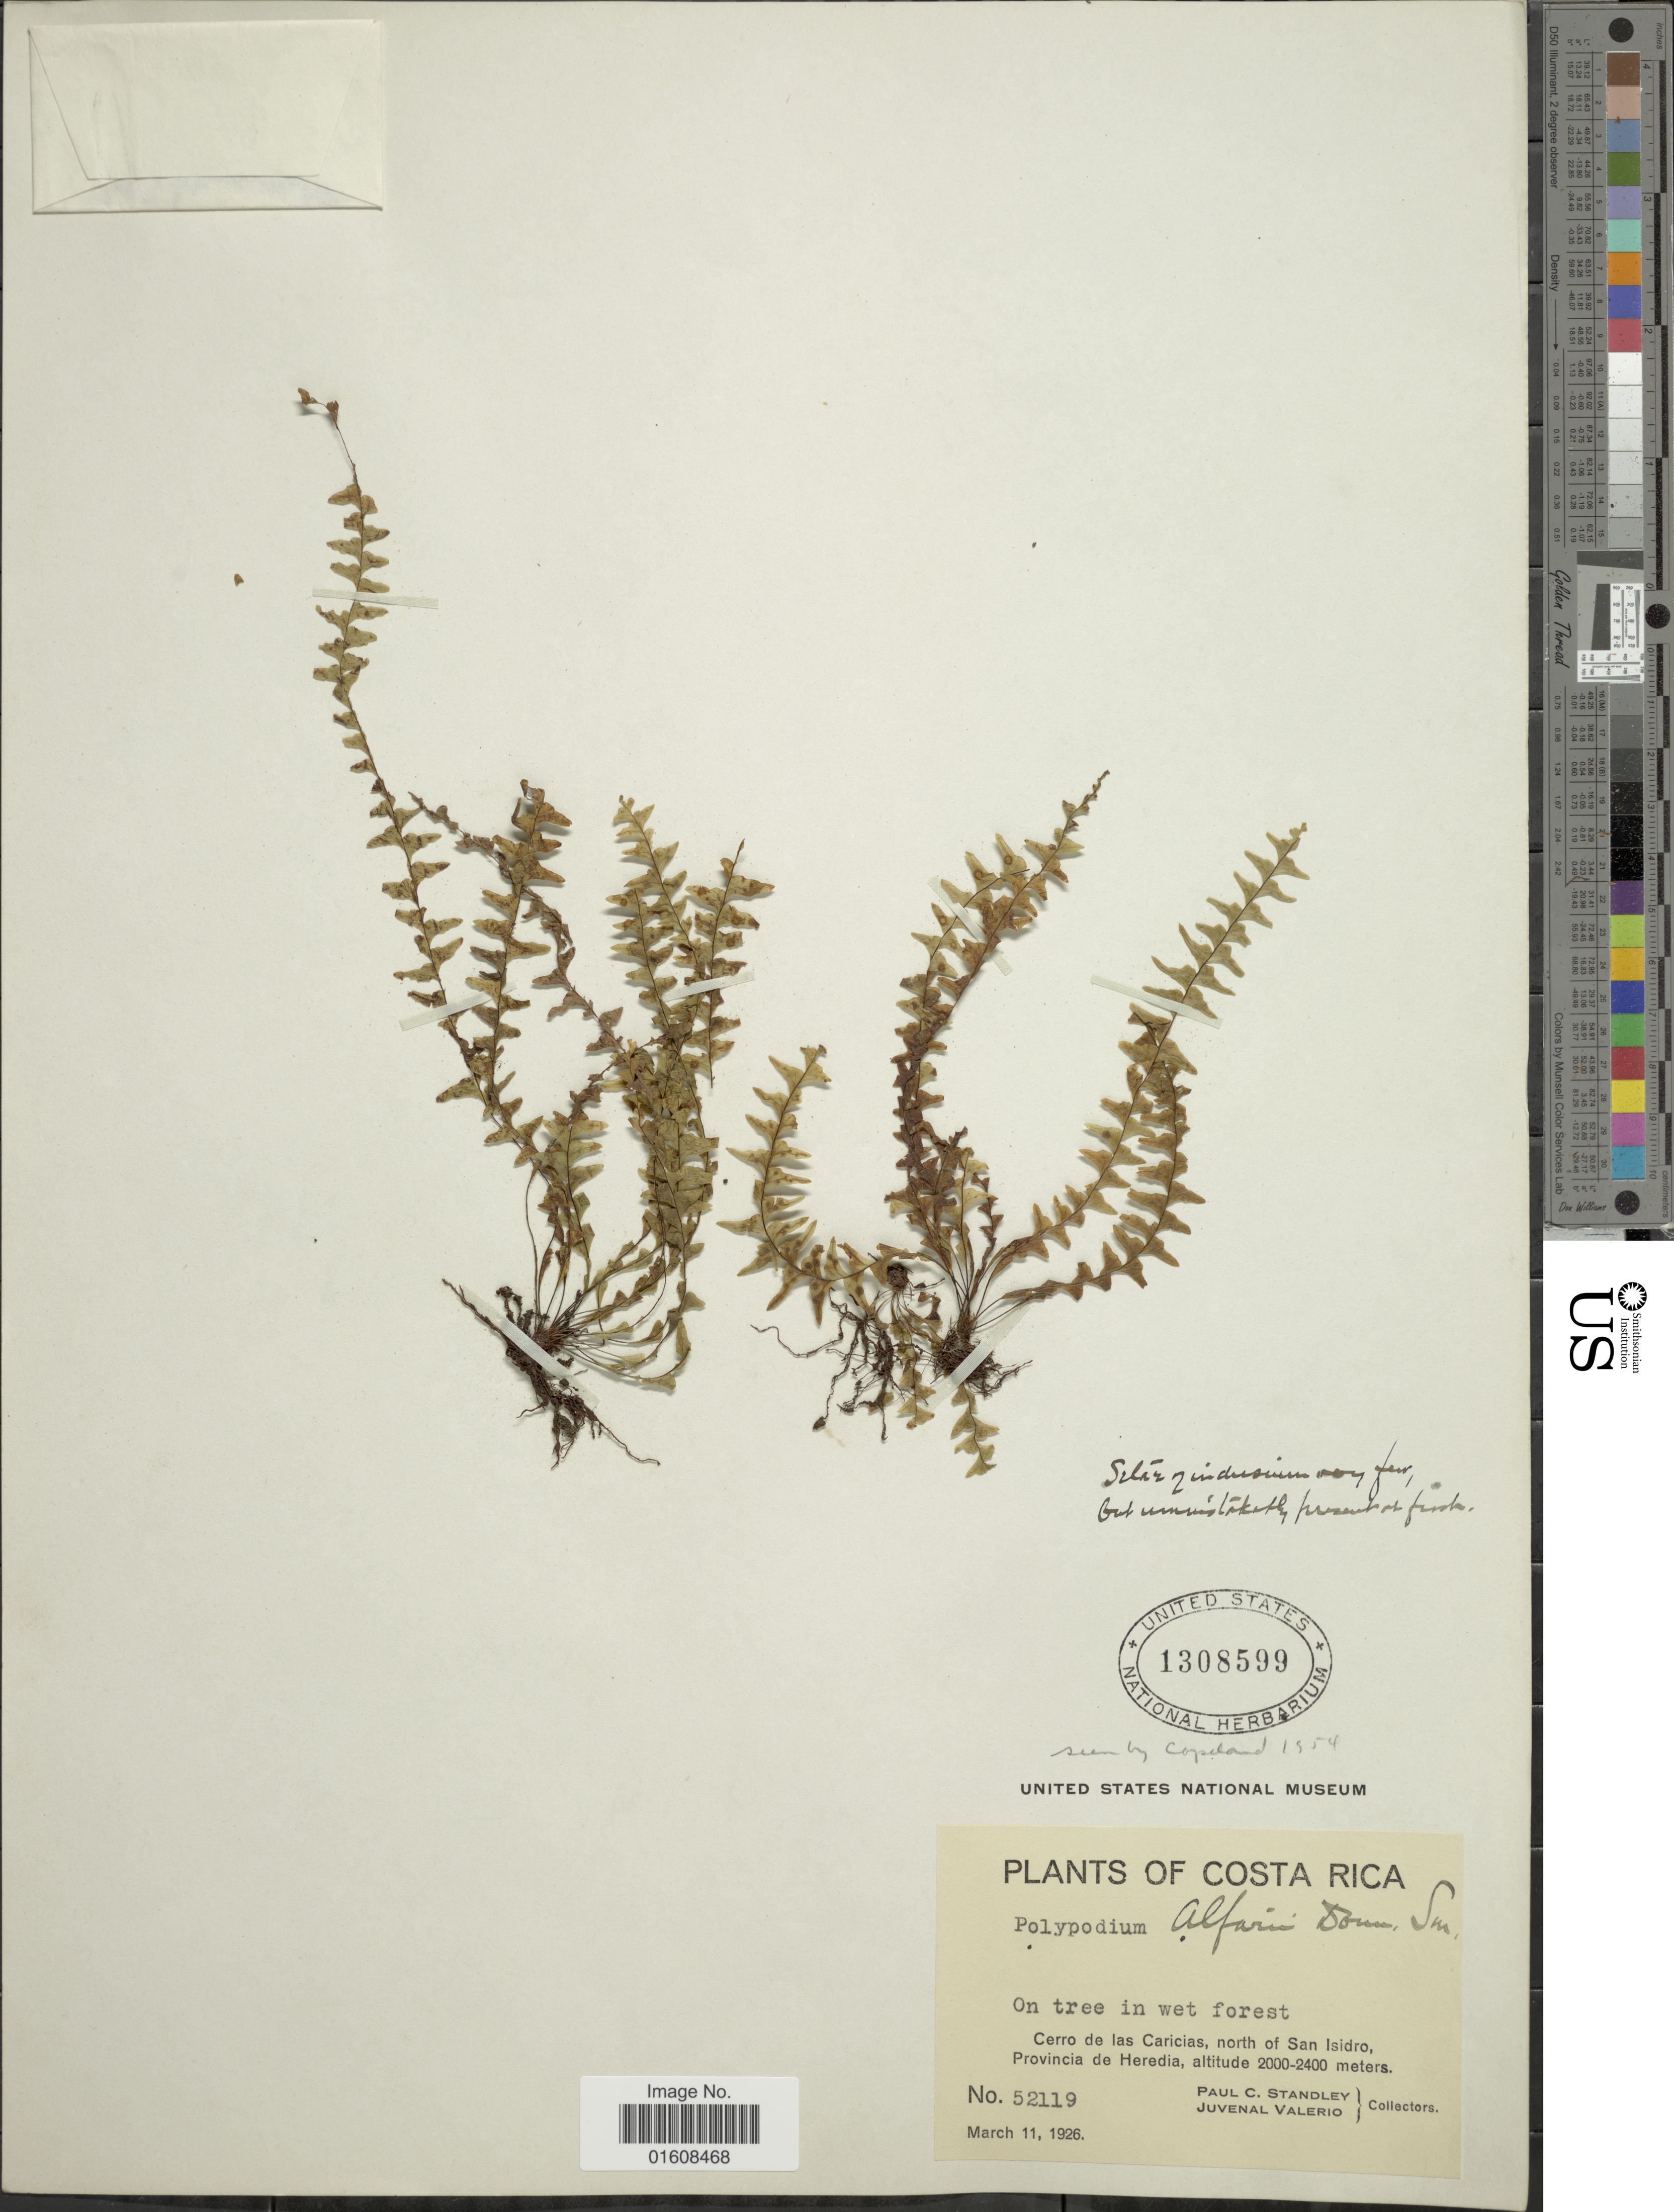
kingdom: Plantae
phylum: Tracheophyta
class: Polypodiopsida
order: Polypodiales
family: Polypodiaceae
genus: Alansmia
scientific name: Alansmia alfaroi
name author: (Donn. Sm.) Moguel & M. Kessler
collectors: P. C. Standley & J. Valerio R.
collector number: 52119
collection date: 1926-03-11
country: Costa Rica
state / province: Heredia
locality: Cerro de las Caricias, north of San Isidro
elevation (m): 2000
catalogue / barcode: US 1308599